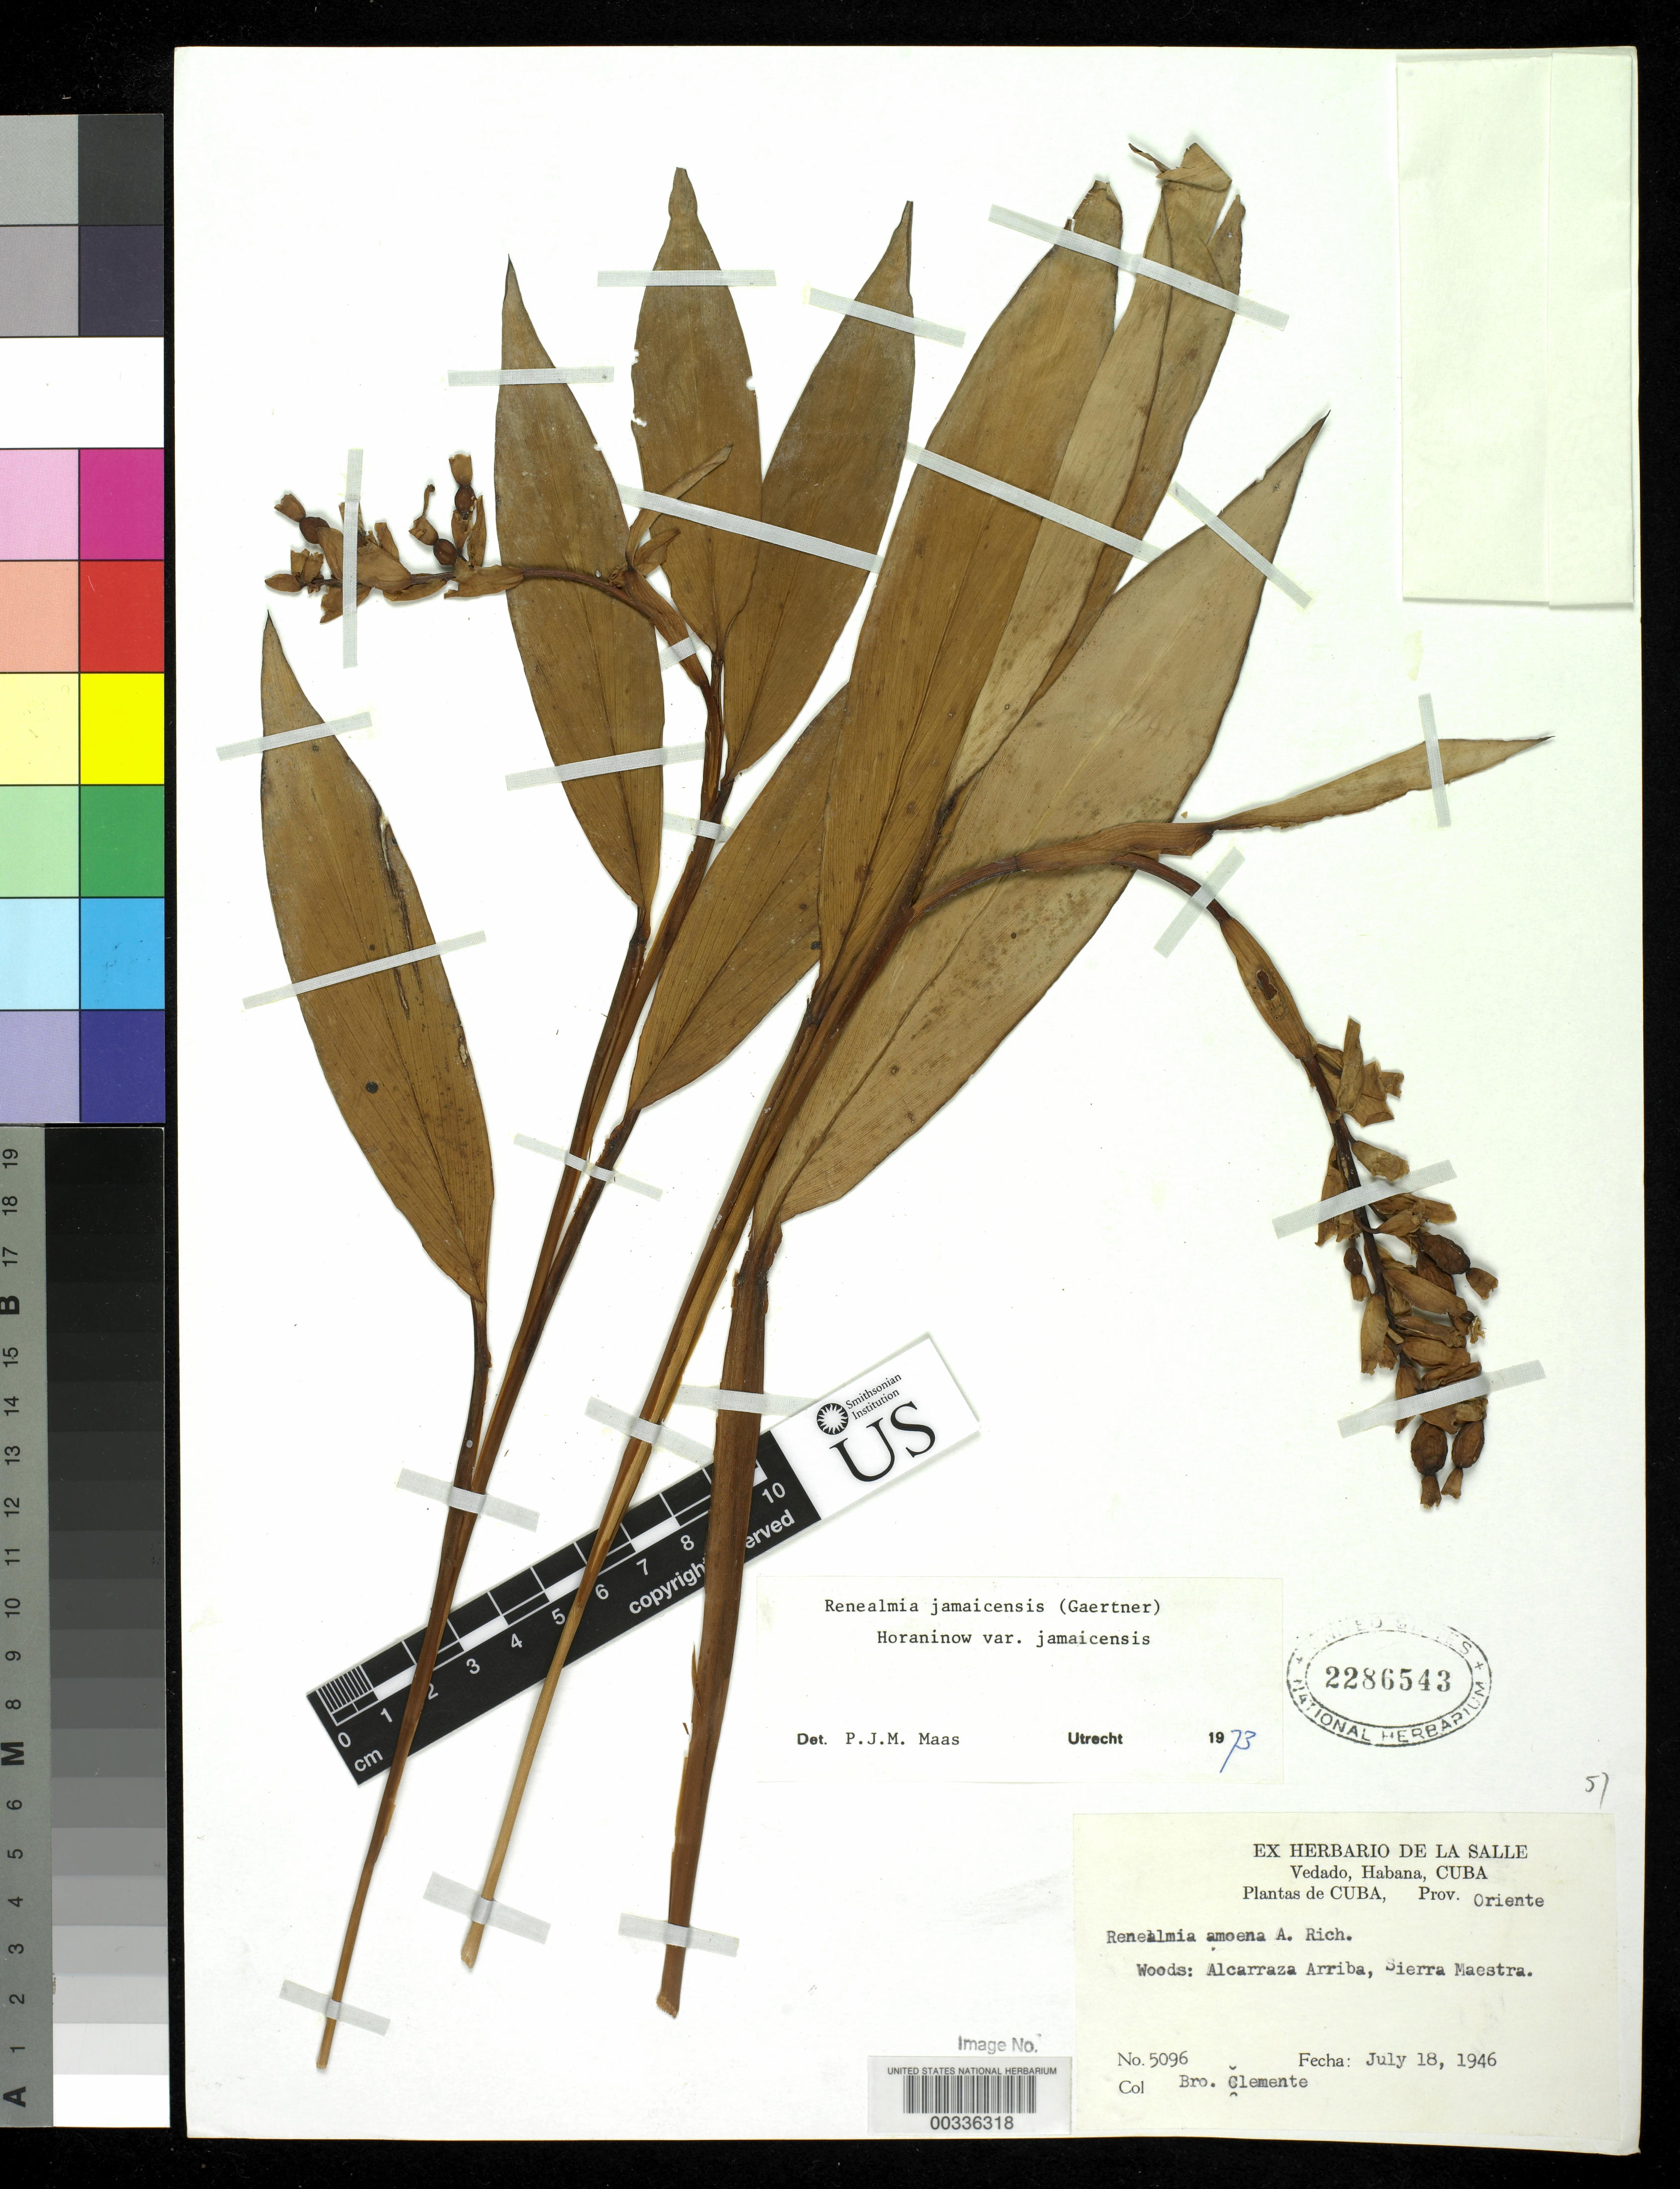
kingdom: Plantae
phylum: Tracheophyta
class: Liliopsida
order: Zingiberales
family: Zingiberaceae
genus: Renealmia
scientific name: Renealmia jamaicensis var. jamaicensis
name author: (Gaertn.) Horan.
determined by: Maas, Paul J. M.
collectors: B. Clement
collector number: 5096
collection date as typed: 18 Jul 1946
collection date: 1946-07-18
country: Cuba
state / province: Oriente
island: Greater Antilles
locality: Alcarraza arriba, Sierra Maestra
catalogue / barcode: US 2286543